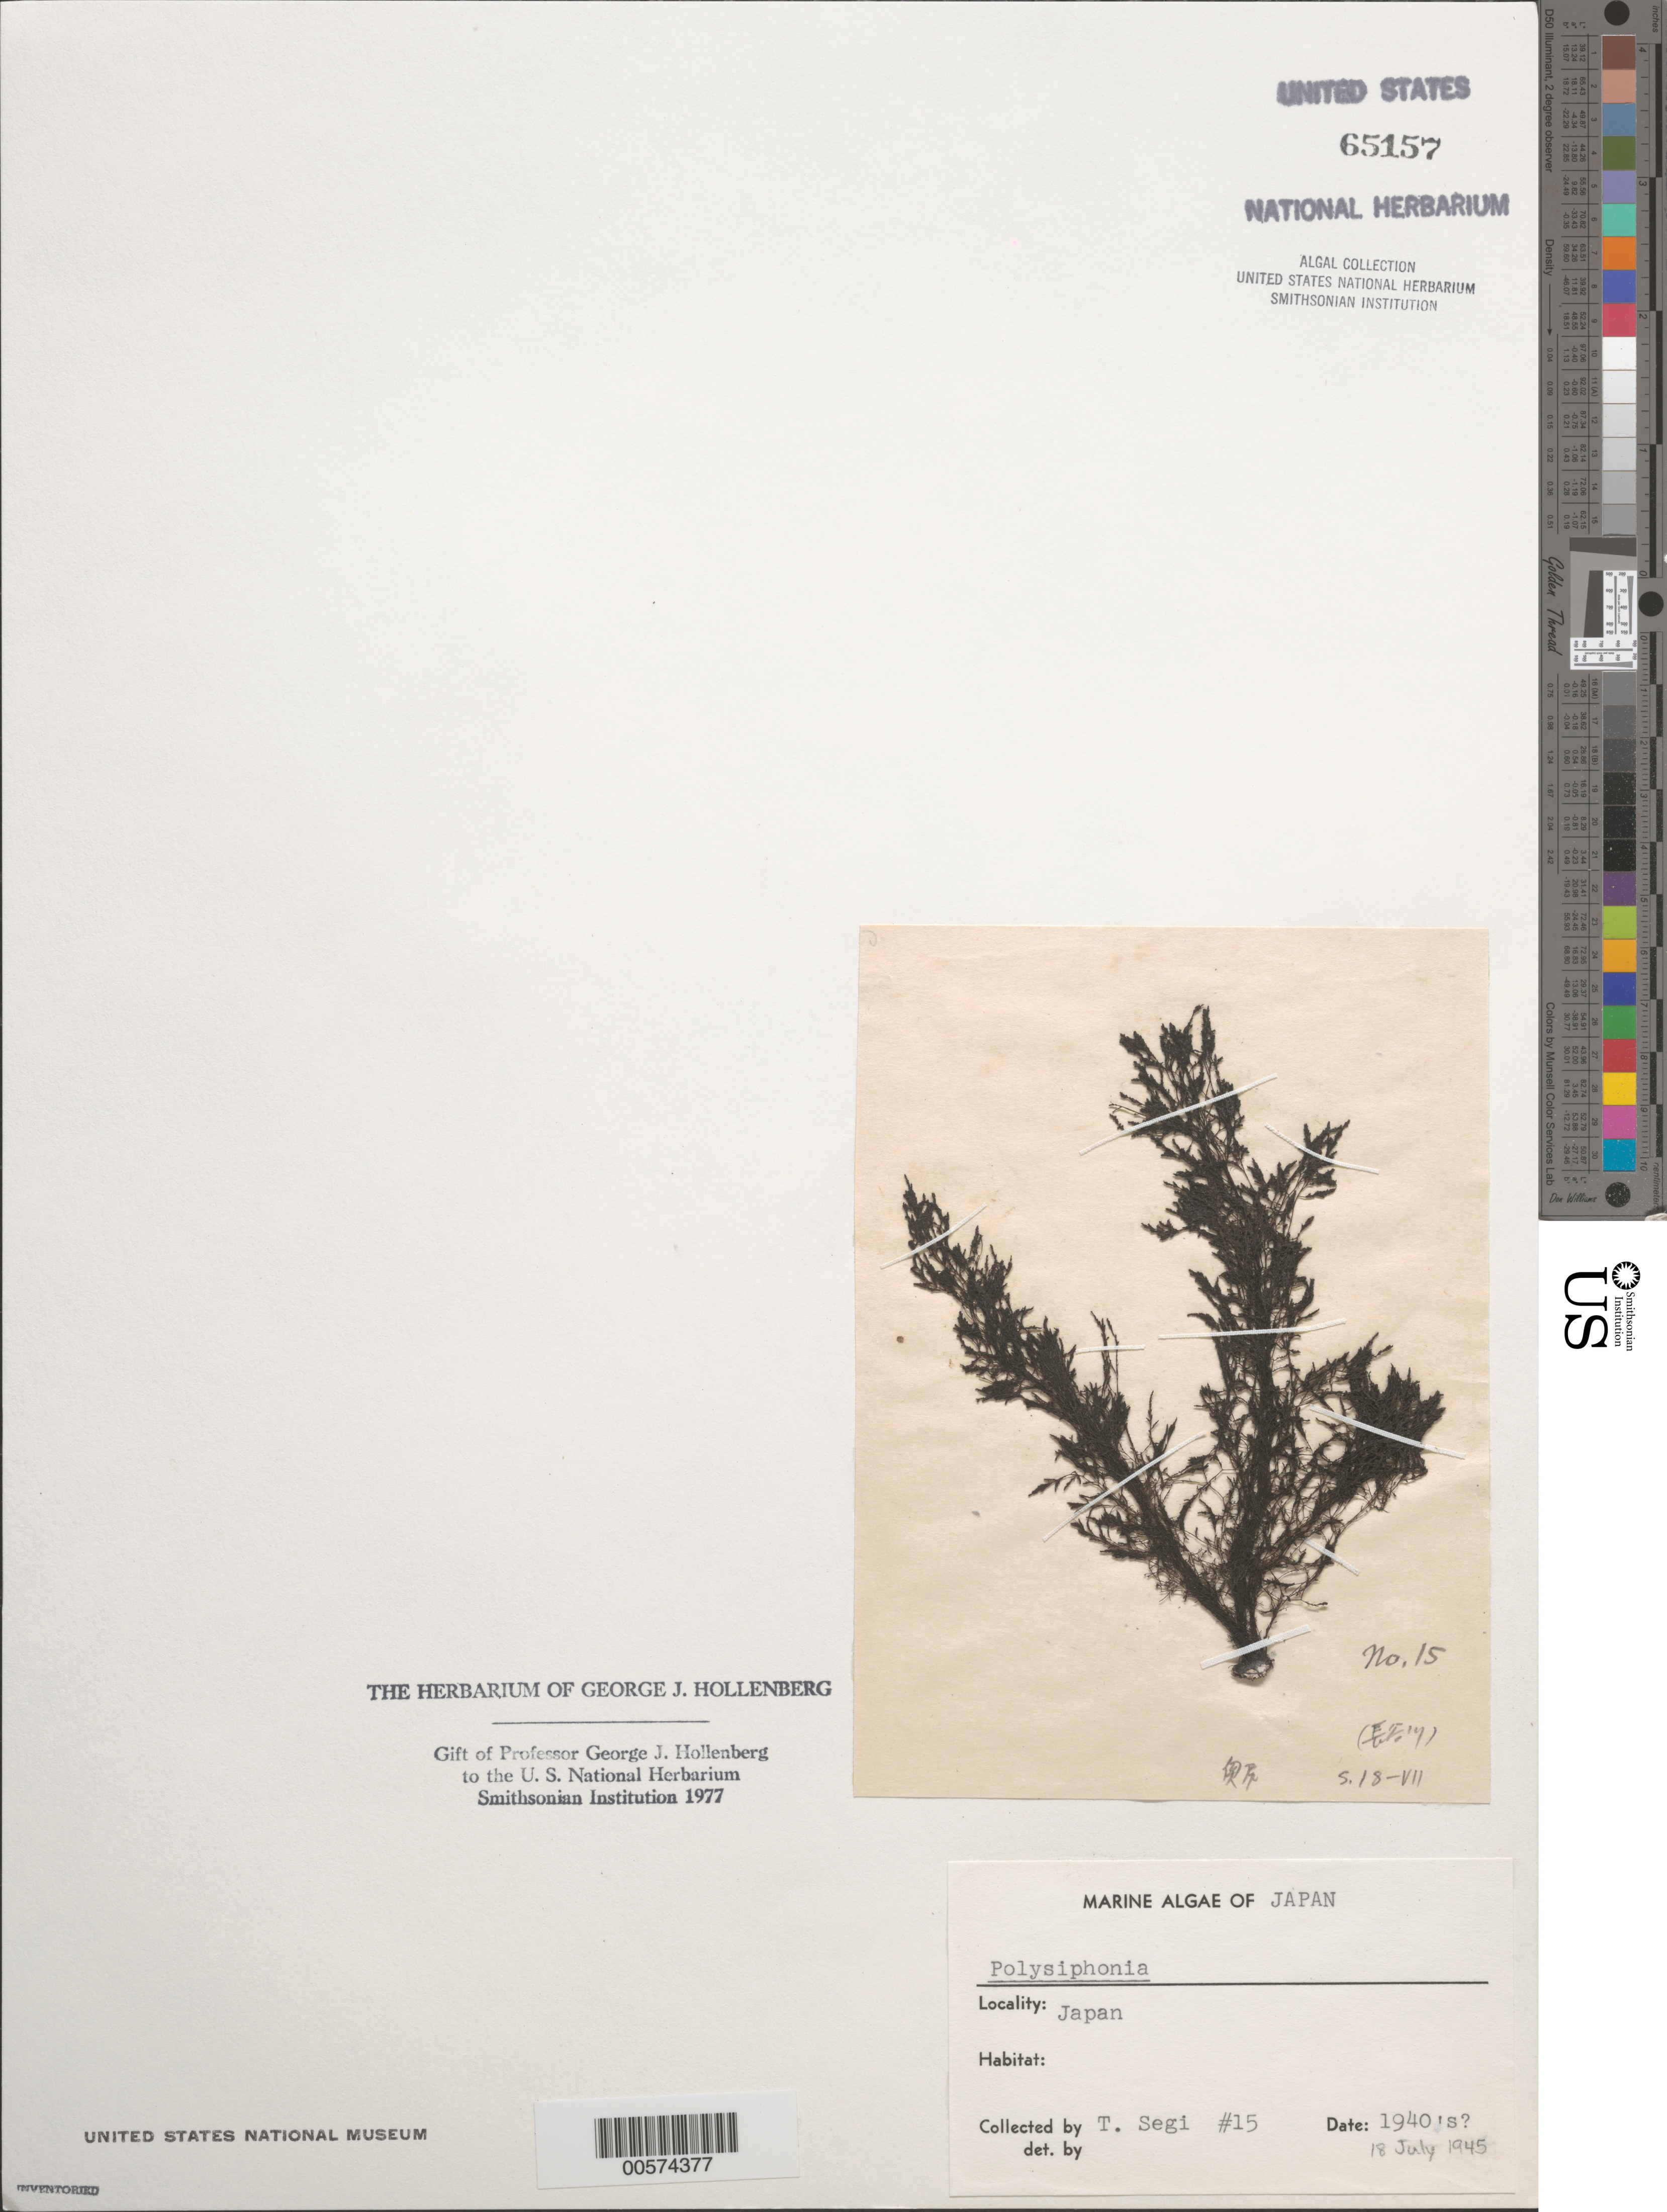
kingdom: Plantae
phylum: Rhodophyta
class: Florideophyceae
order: Ceramiales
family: Rhodomelaceae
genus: Polysiphonia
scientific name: Polysiphonia sp.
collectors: T. Segi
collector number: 15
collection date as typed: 18 Jul 1945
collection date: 1945-07-18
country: Japan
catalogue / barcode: US 65157